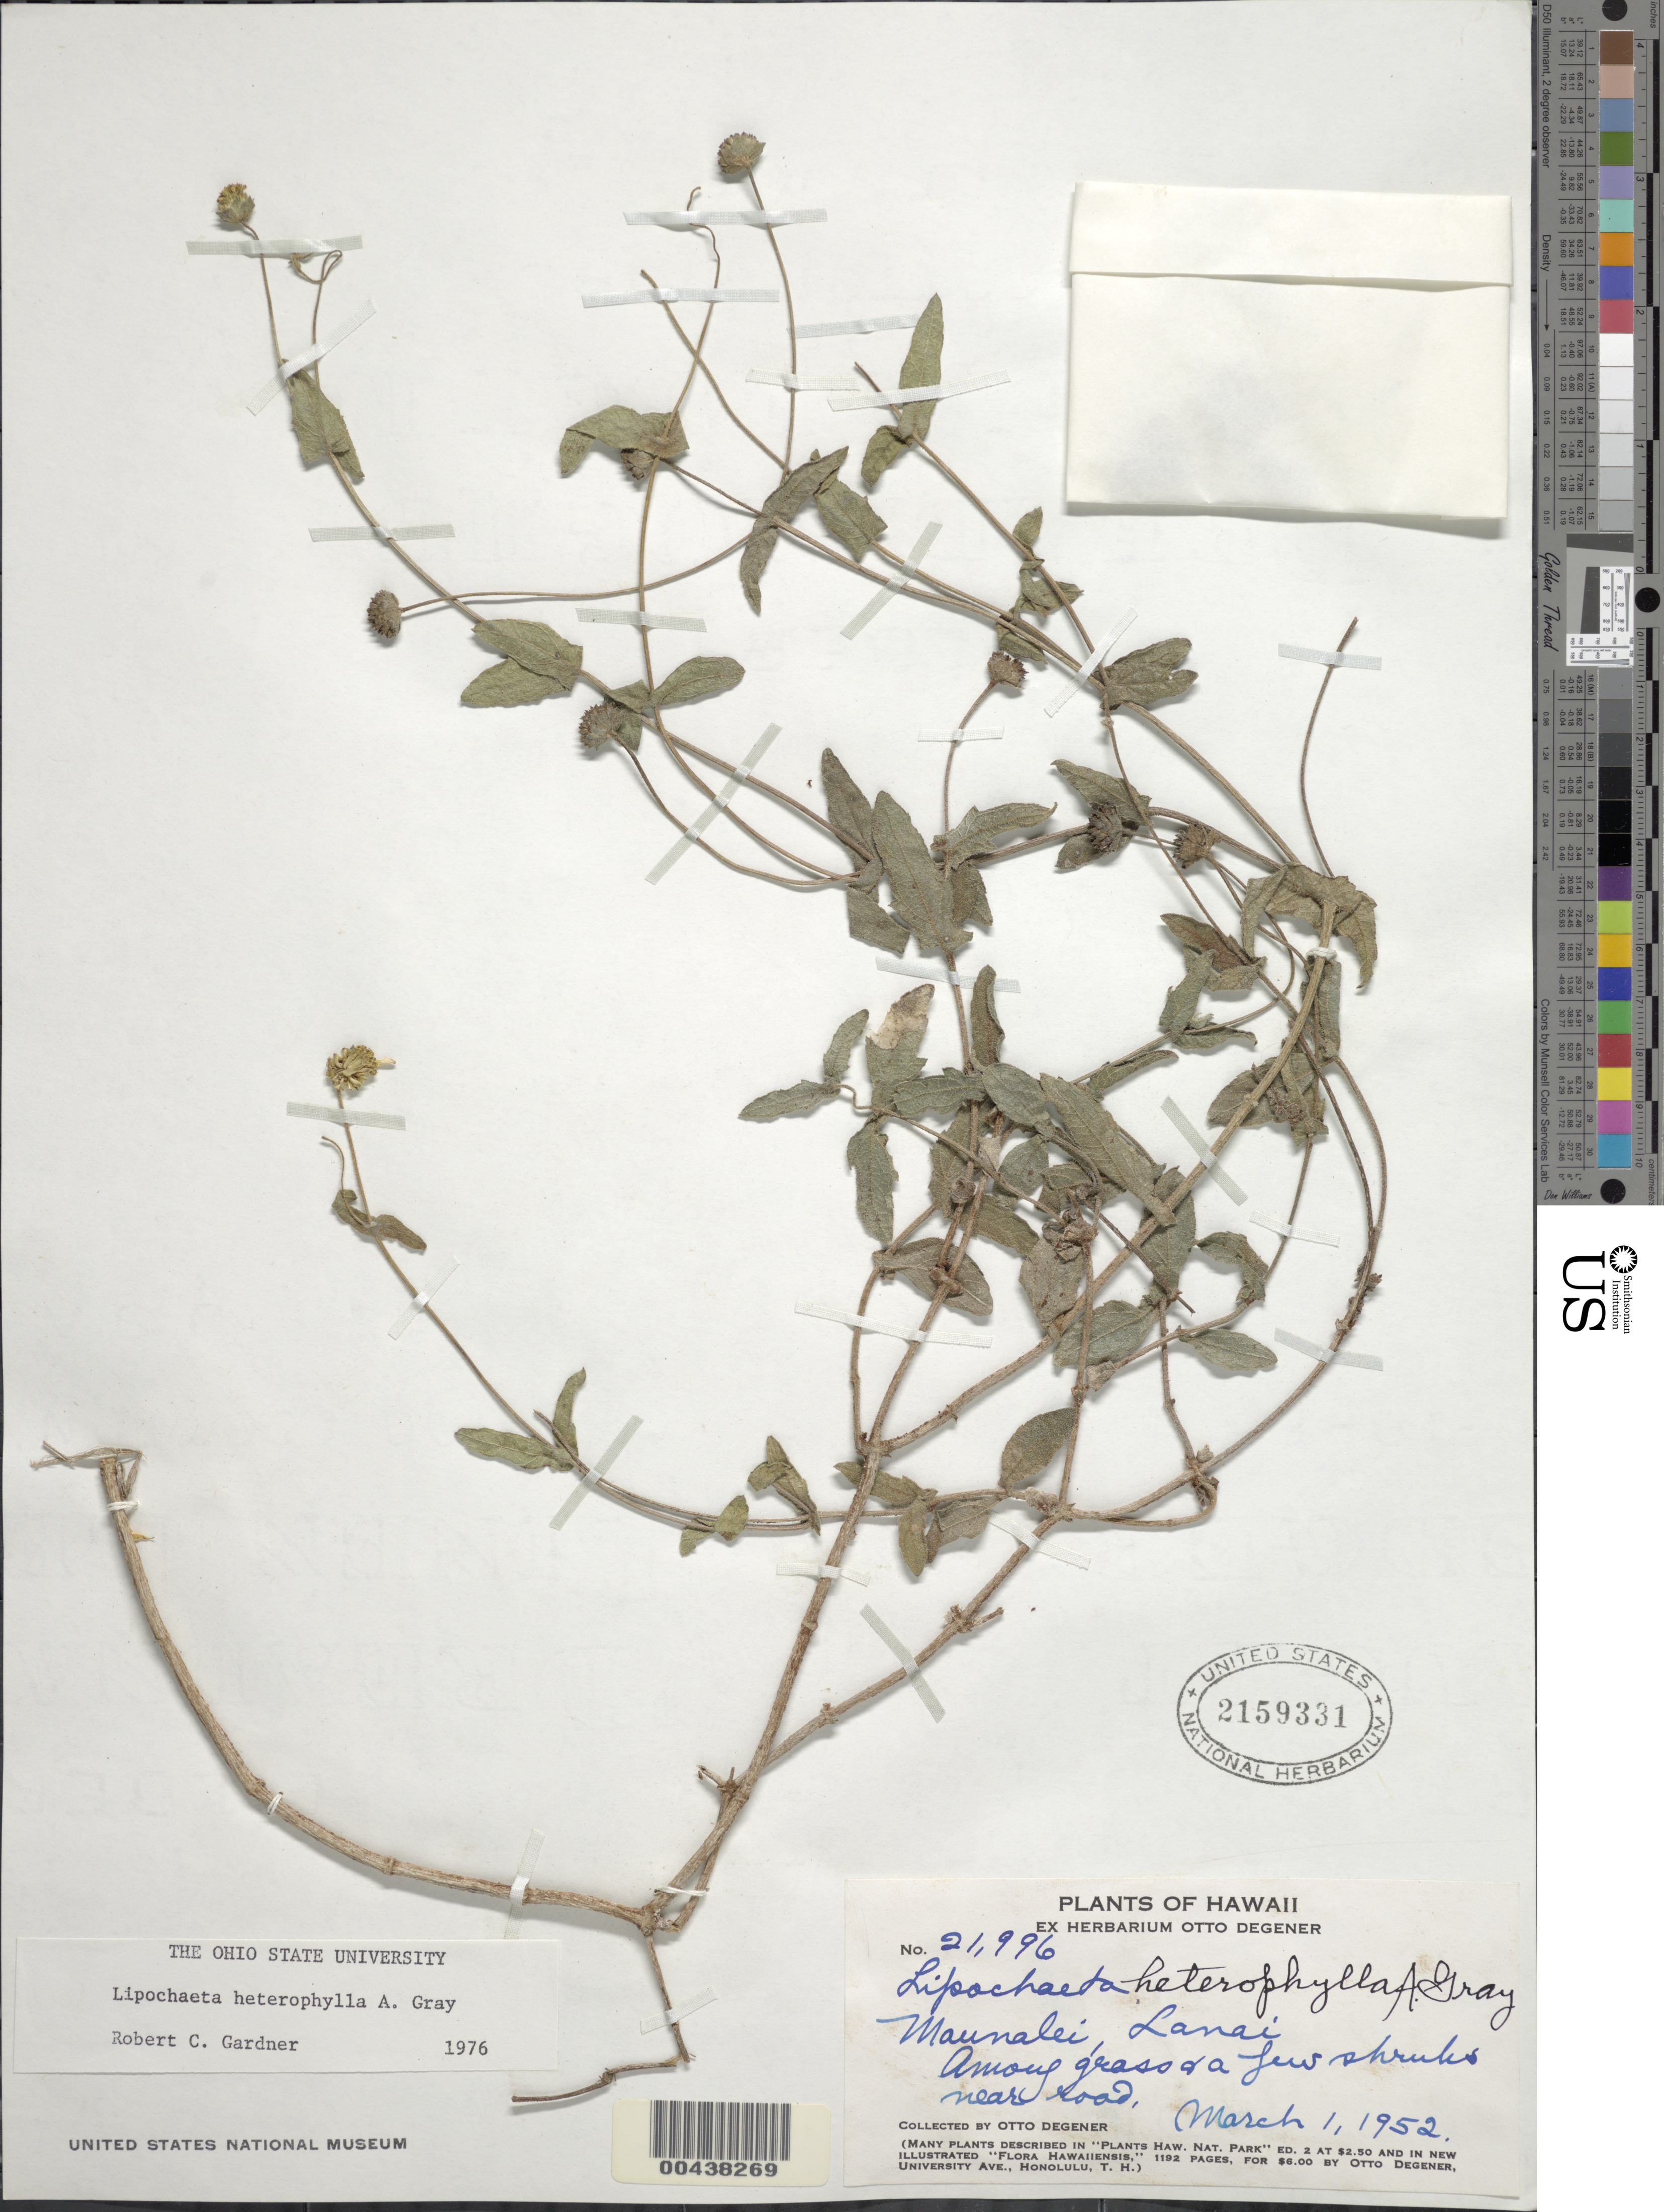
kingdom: Plantae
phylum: Tracheophyta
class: Magnoliopsida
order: Asterales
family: Asteraceae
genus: Lipochaeta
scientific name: Lipochaeta heterophylla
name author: A. Gray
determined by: Gardner, R. C.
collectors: O. Degener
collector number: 21996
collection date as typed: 1 Mar 1952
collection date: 1952-03-01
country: United States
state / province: Hawaii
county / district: Maui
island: Lana'i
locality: Maunalei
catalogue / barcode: US 2159331